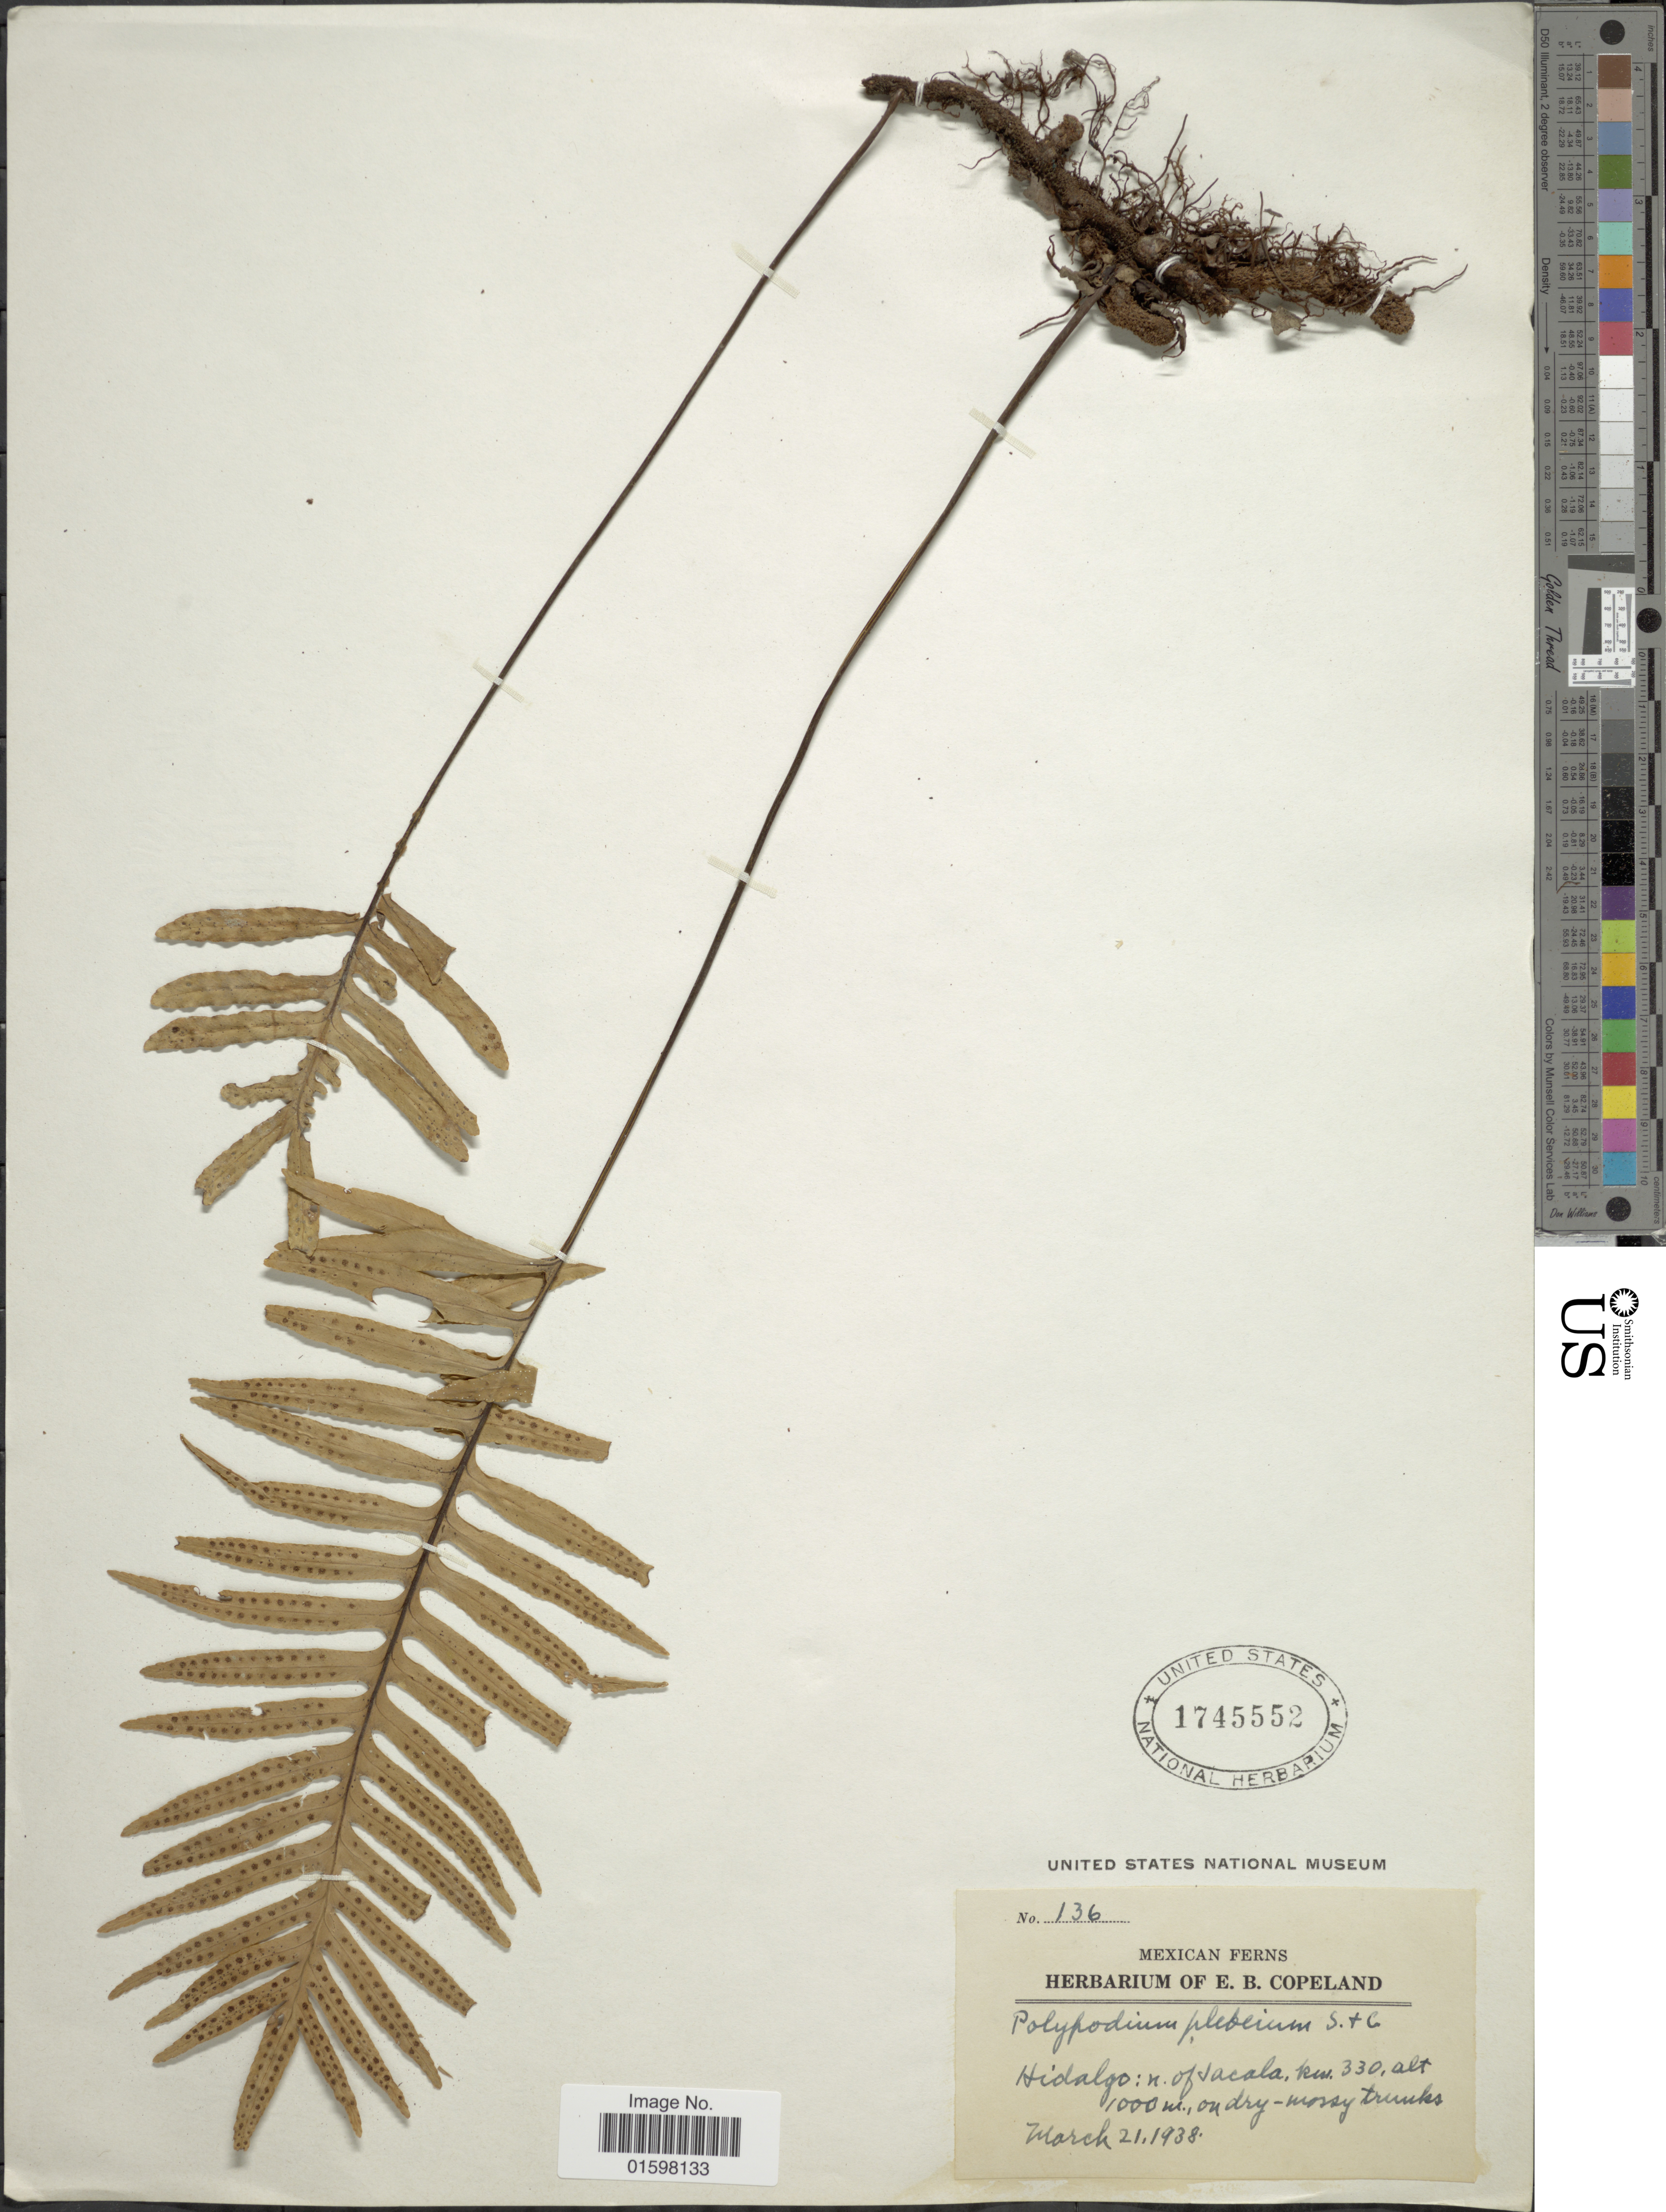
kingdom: Plantae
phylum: Tracheophyta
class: Polypodiopsida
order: Polypodiales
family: Polypodiaceae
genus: Pleopeltis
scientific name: Pleopeltis plebeia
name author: (Schltdl. ex Cham.) A.R. Sm. & Tejero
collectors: ex herb. E. B. Copeland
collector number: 136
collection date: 1938-03-21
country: Mexico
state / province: Hidalgo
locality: N. of Sacala, km 330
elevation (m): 1000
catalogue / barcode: US 1745552